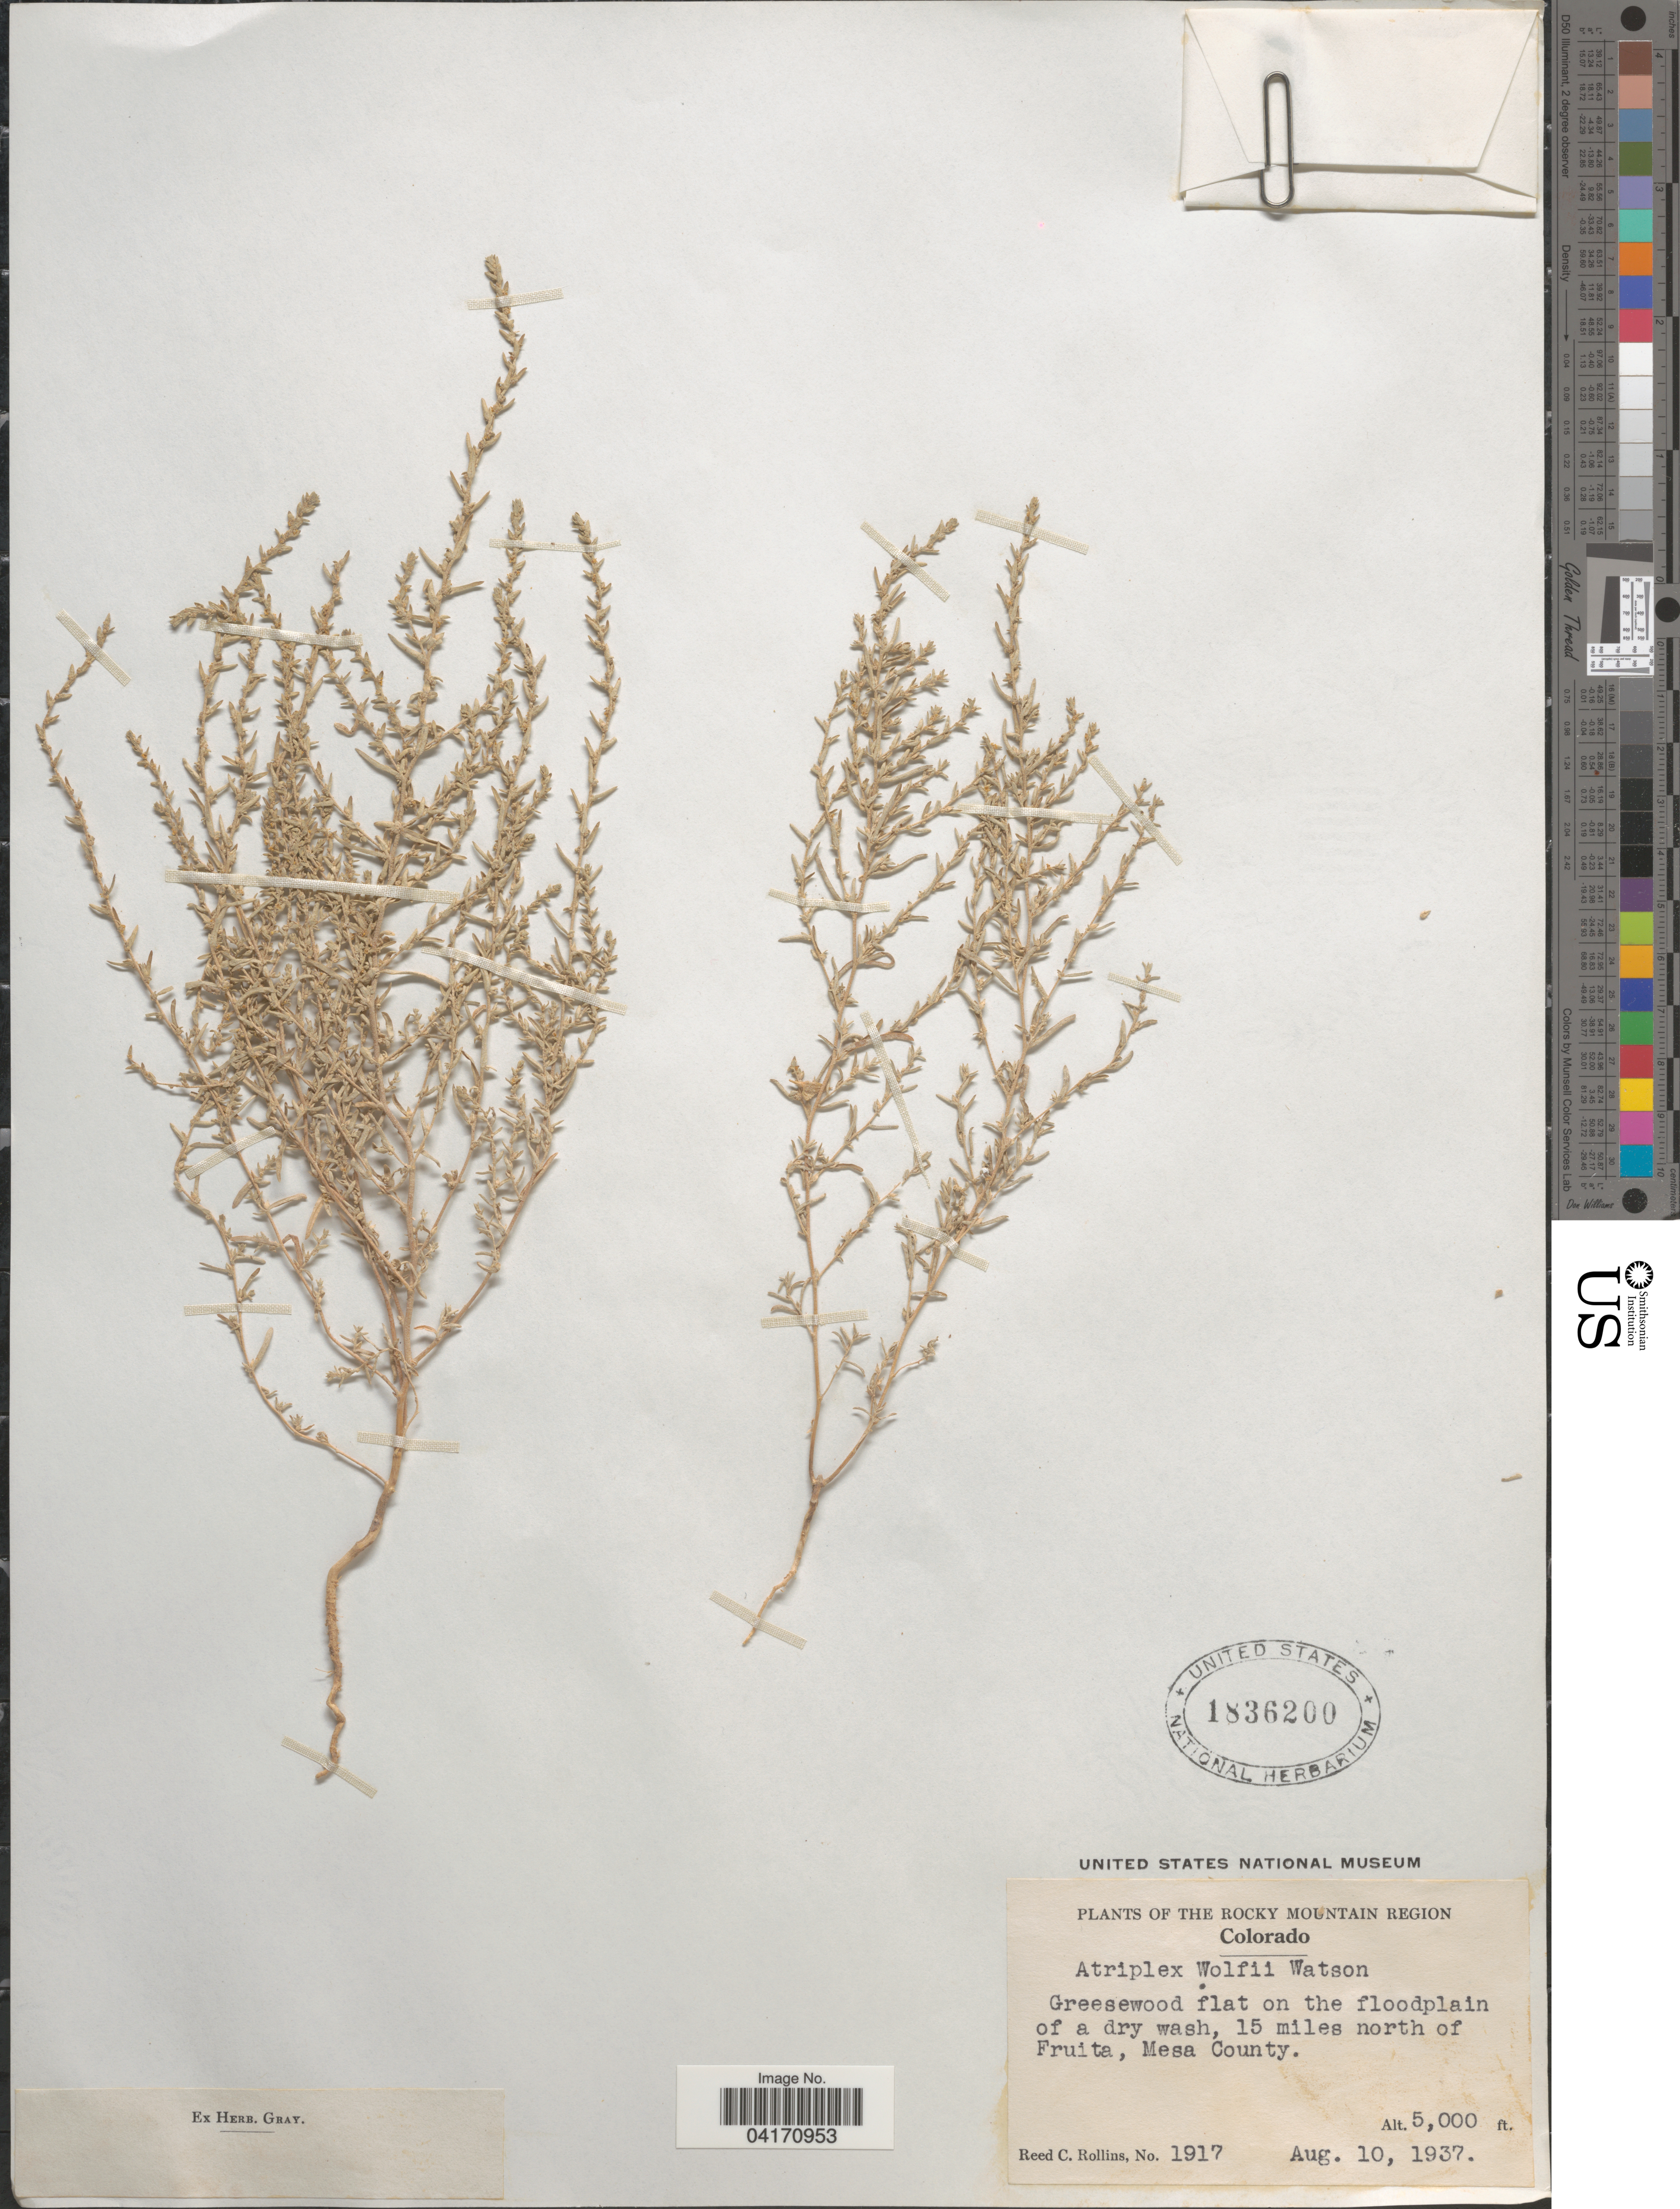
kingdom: Plantae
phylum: Tracheophyta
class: Magnoliopsida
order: Caryophyllales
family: Amaranthaceae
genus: Atriplex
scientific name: Atriplex wolfii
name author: S. Watson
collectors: R. C. Rollins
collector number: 1917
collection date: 1937-08-10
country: United States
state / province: Colorado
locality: The Rocky Mountain Region. Greesewood flat on the floodplain of a dry wash, 15 miles north of Fruita, Mesa County.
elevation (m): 1524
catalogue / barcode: US 1836200